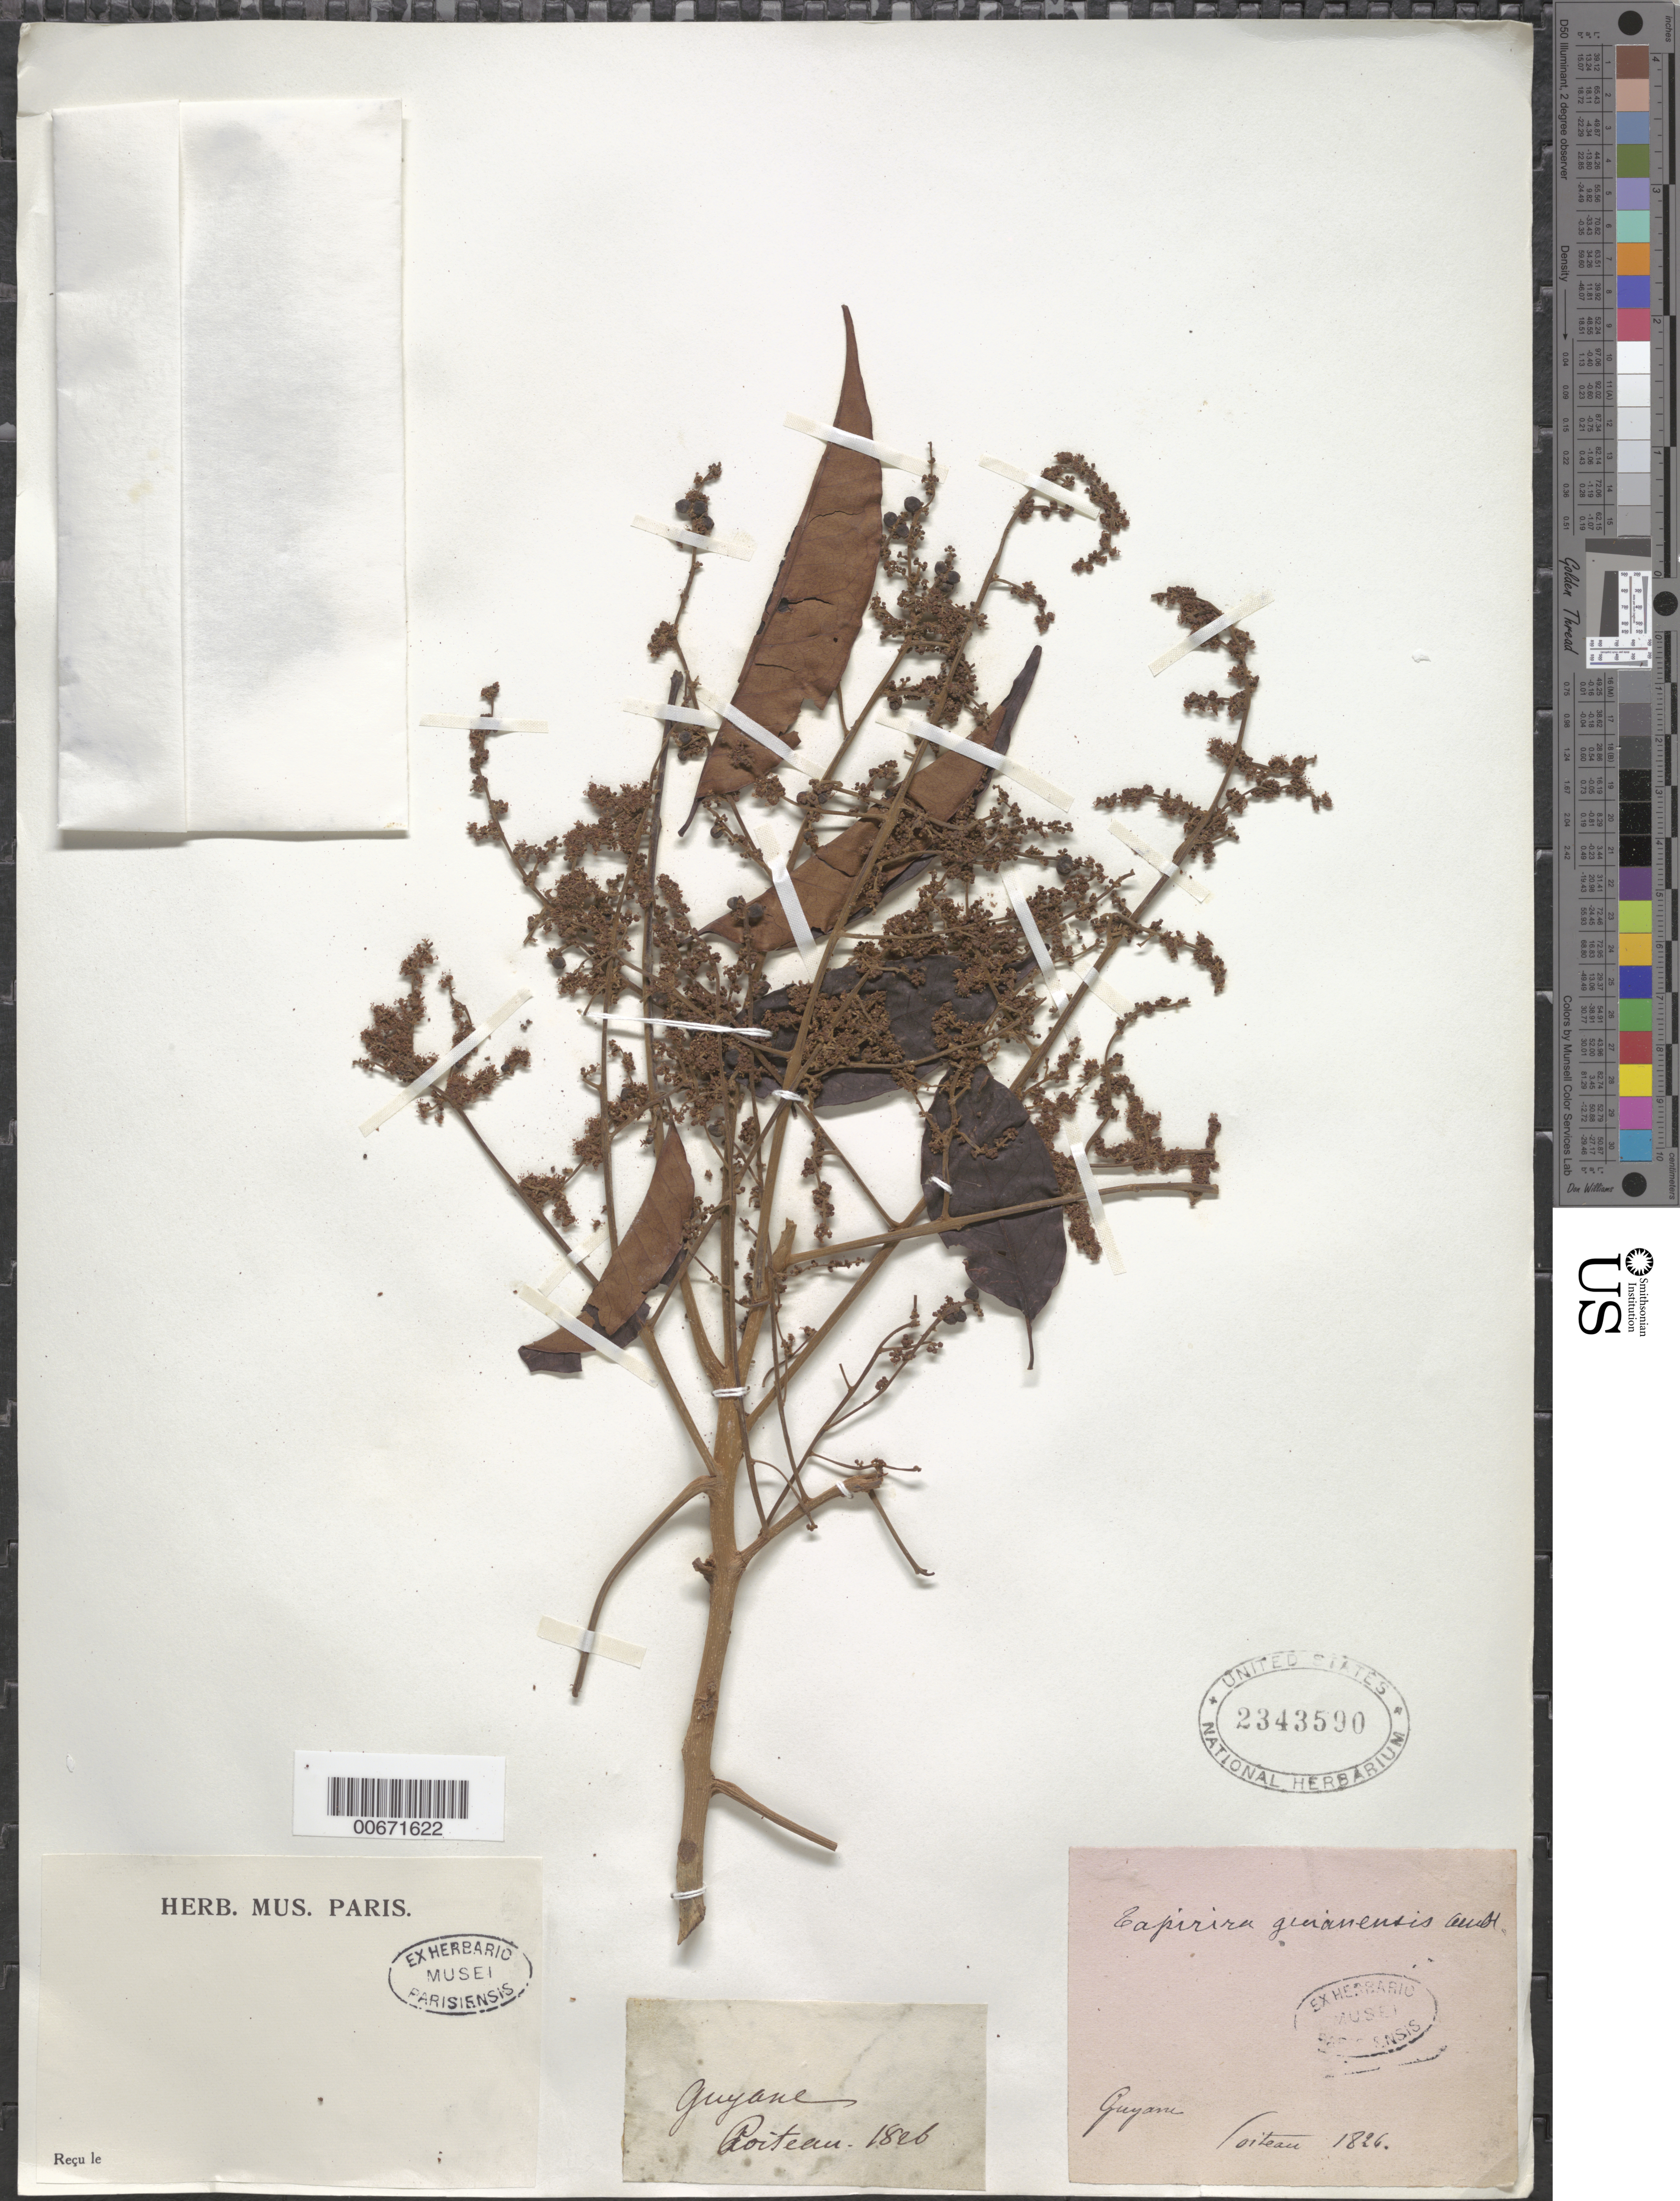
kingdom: Plantae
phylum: Tracheophyta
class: Magnoliopsida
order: Sapindales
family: Anacardiaceae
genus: Tapirira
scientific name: Tapirira guianensis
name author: Aubl.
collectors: P. Poiteau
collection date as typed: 1826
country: French Guiana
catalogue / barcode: US 2343590